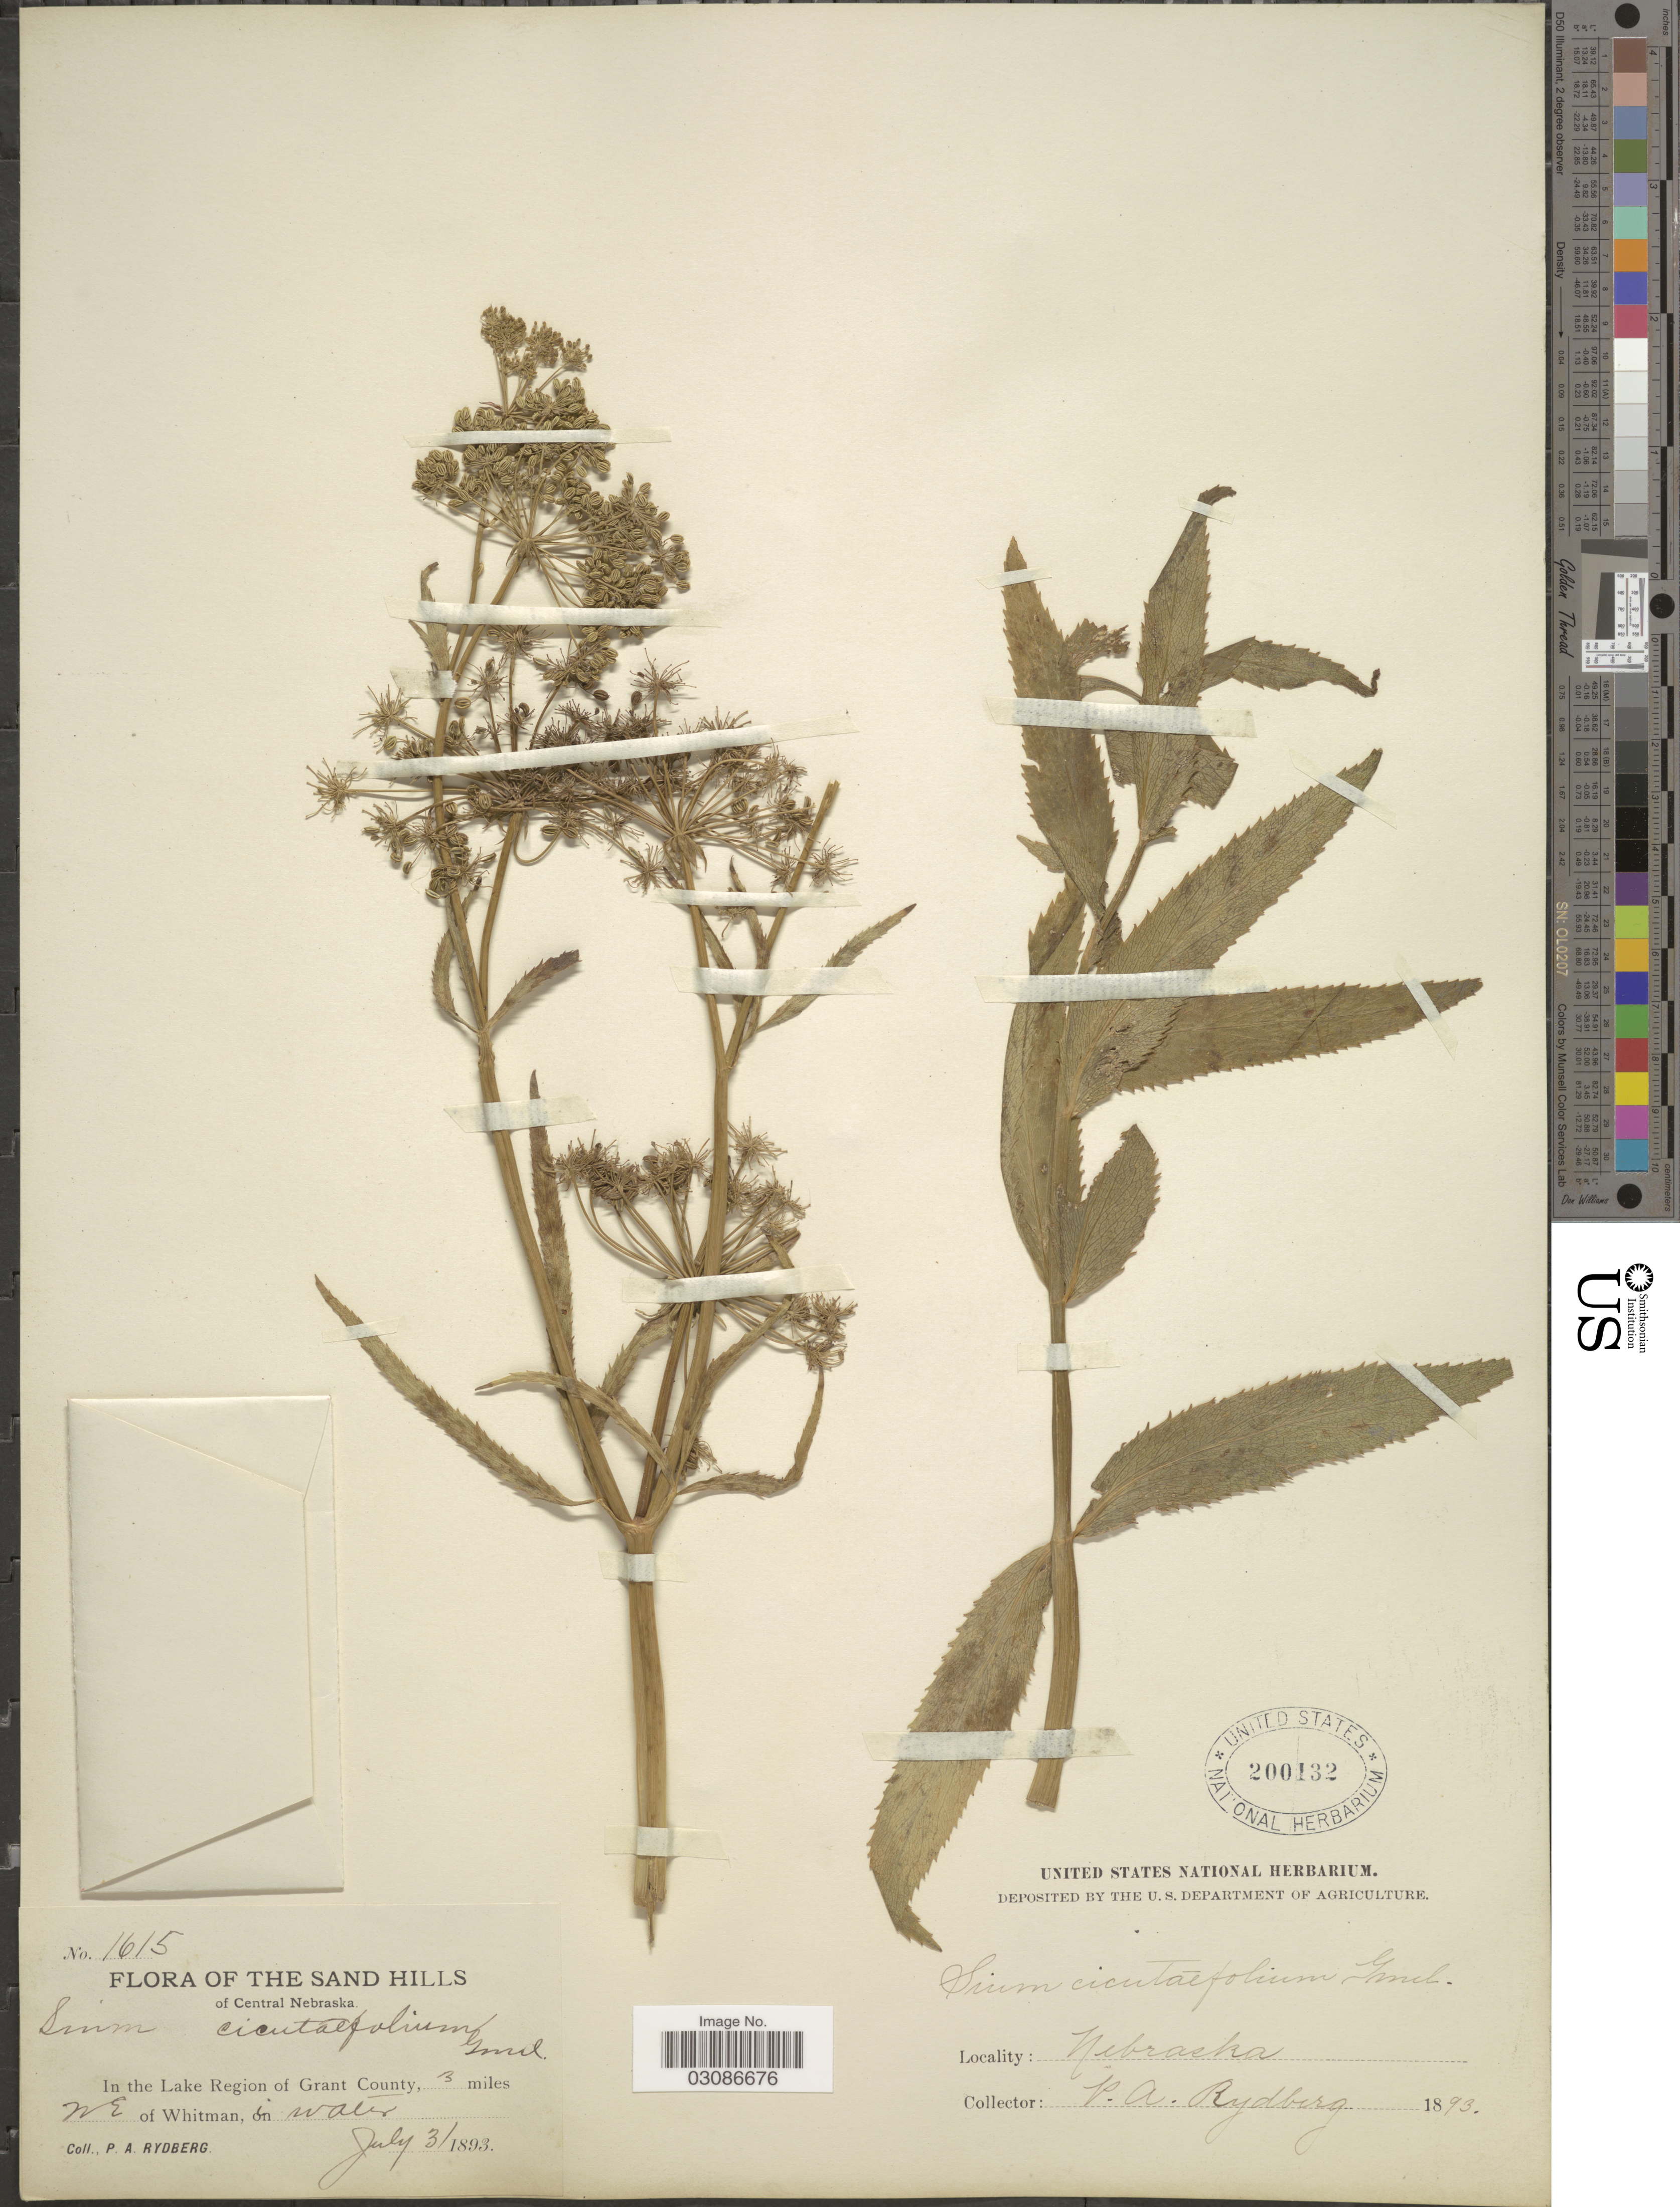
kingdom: Plantae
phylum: Tracheophyta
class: Magnoliopsida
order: Apiales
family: Apiaceae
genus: Sium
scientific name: Sium suave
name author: Walter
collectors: P. A. Rydberg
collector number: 1615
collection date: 1893-07-31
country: United States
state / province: Nebraska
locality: The Sand Hills of Central Nebraska. In the Lake Region of Grant County, 3 miles N E of Whitman, in water.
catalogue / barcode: US 200132